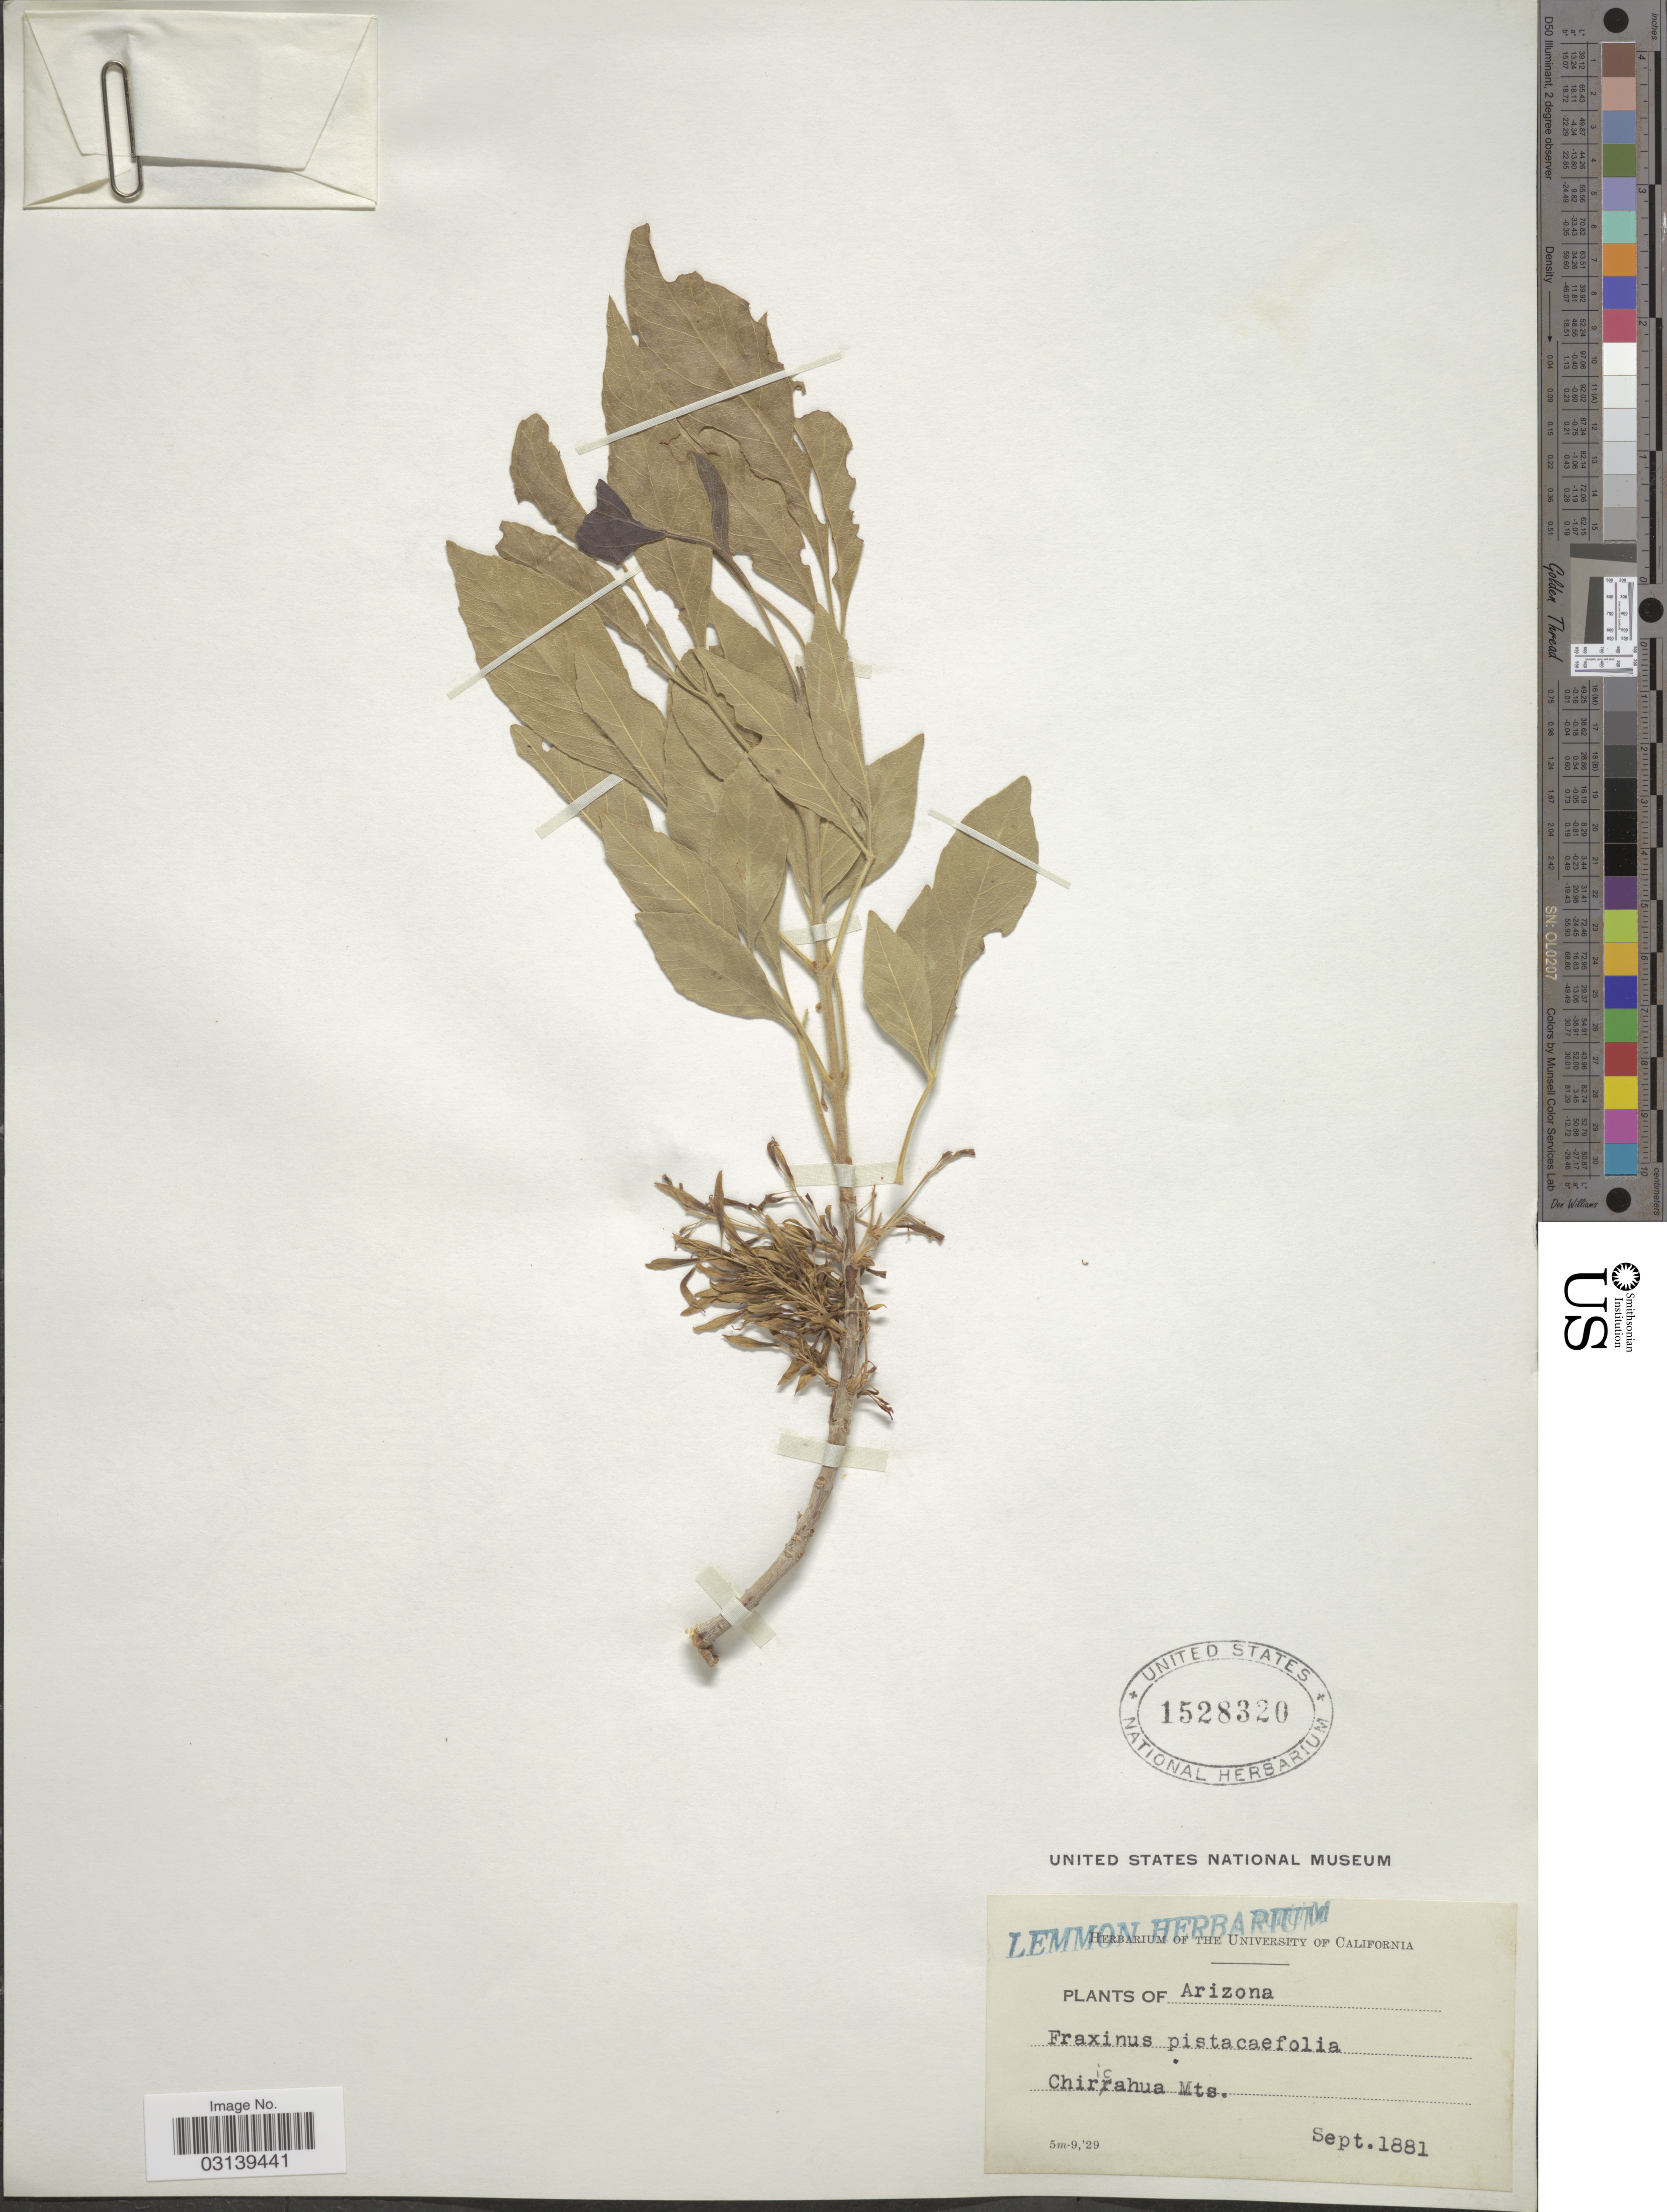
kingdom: Plantae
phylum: Tracheophyta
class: Magnoliopsida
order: Lamiales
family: Oleaceae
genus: Fraxinus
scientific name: Fraxinus velutina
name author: Torr.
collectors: ex herb. Lemmon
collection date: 1881-09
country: United States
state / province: Arizona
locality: Chiricahua Mts.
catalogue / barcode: US 1528320